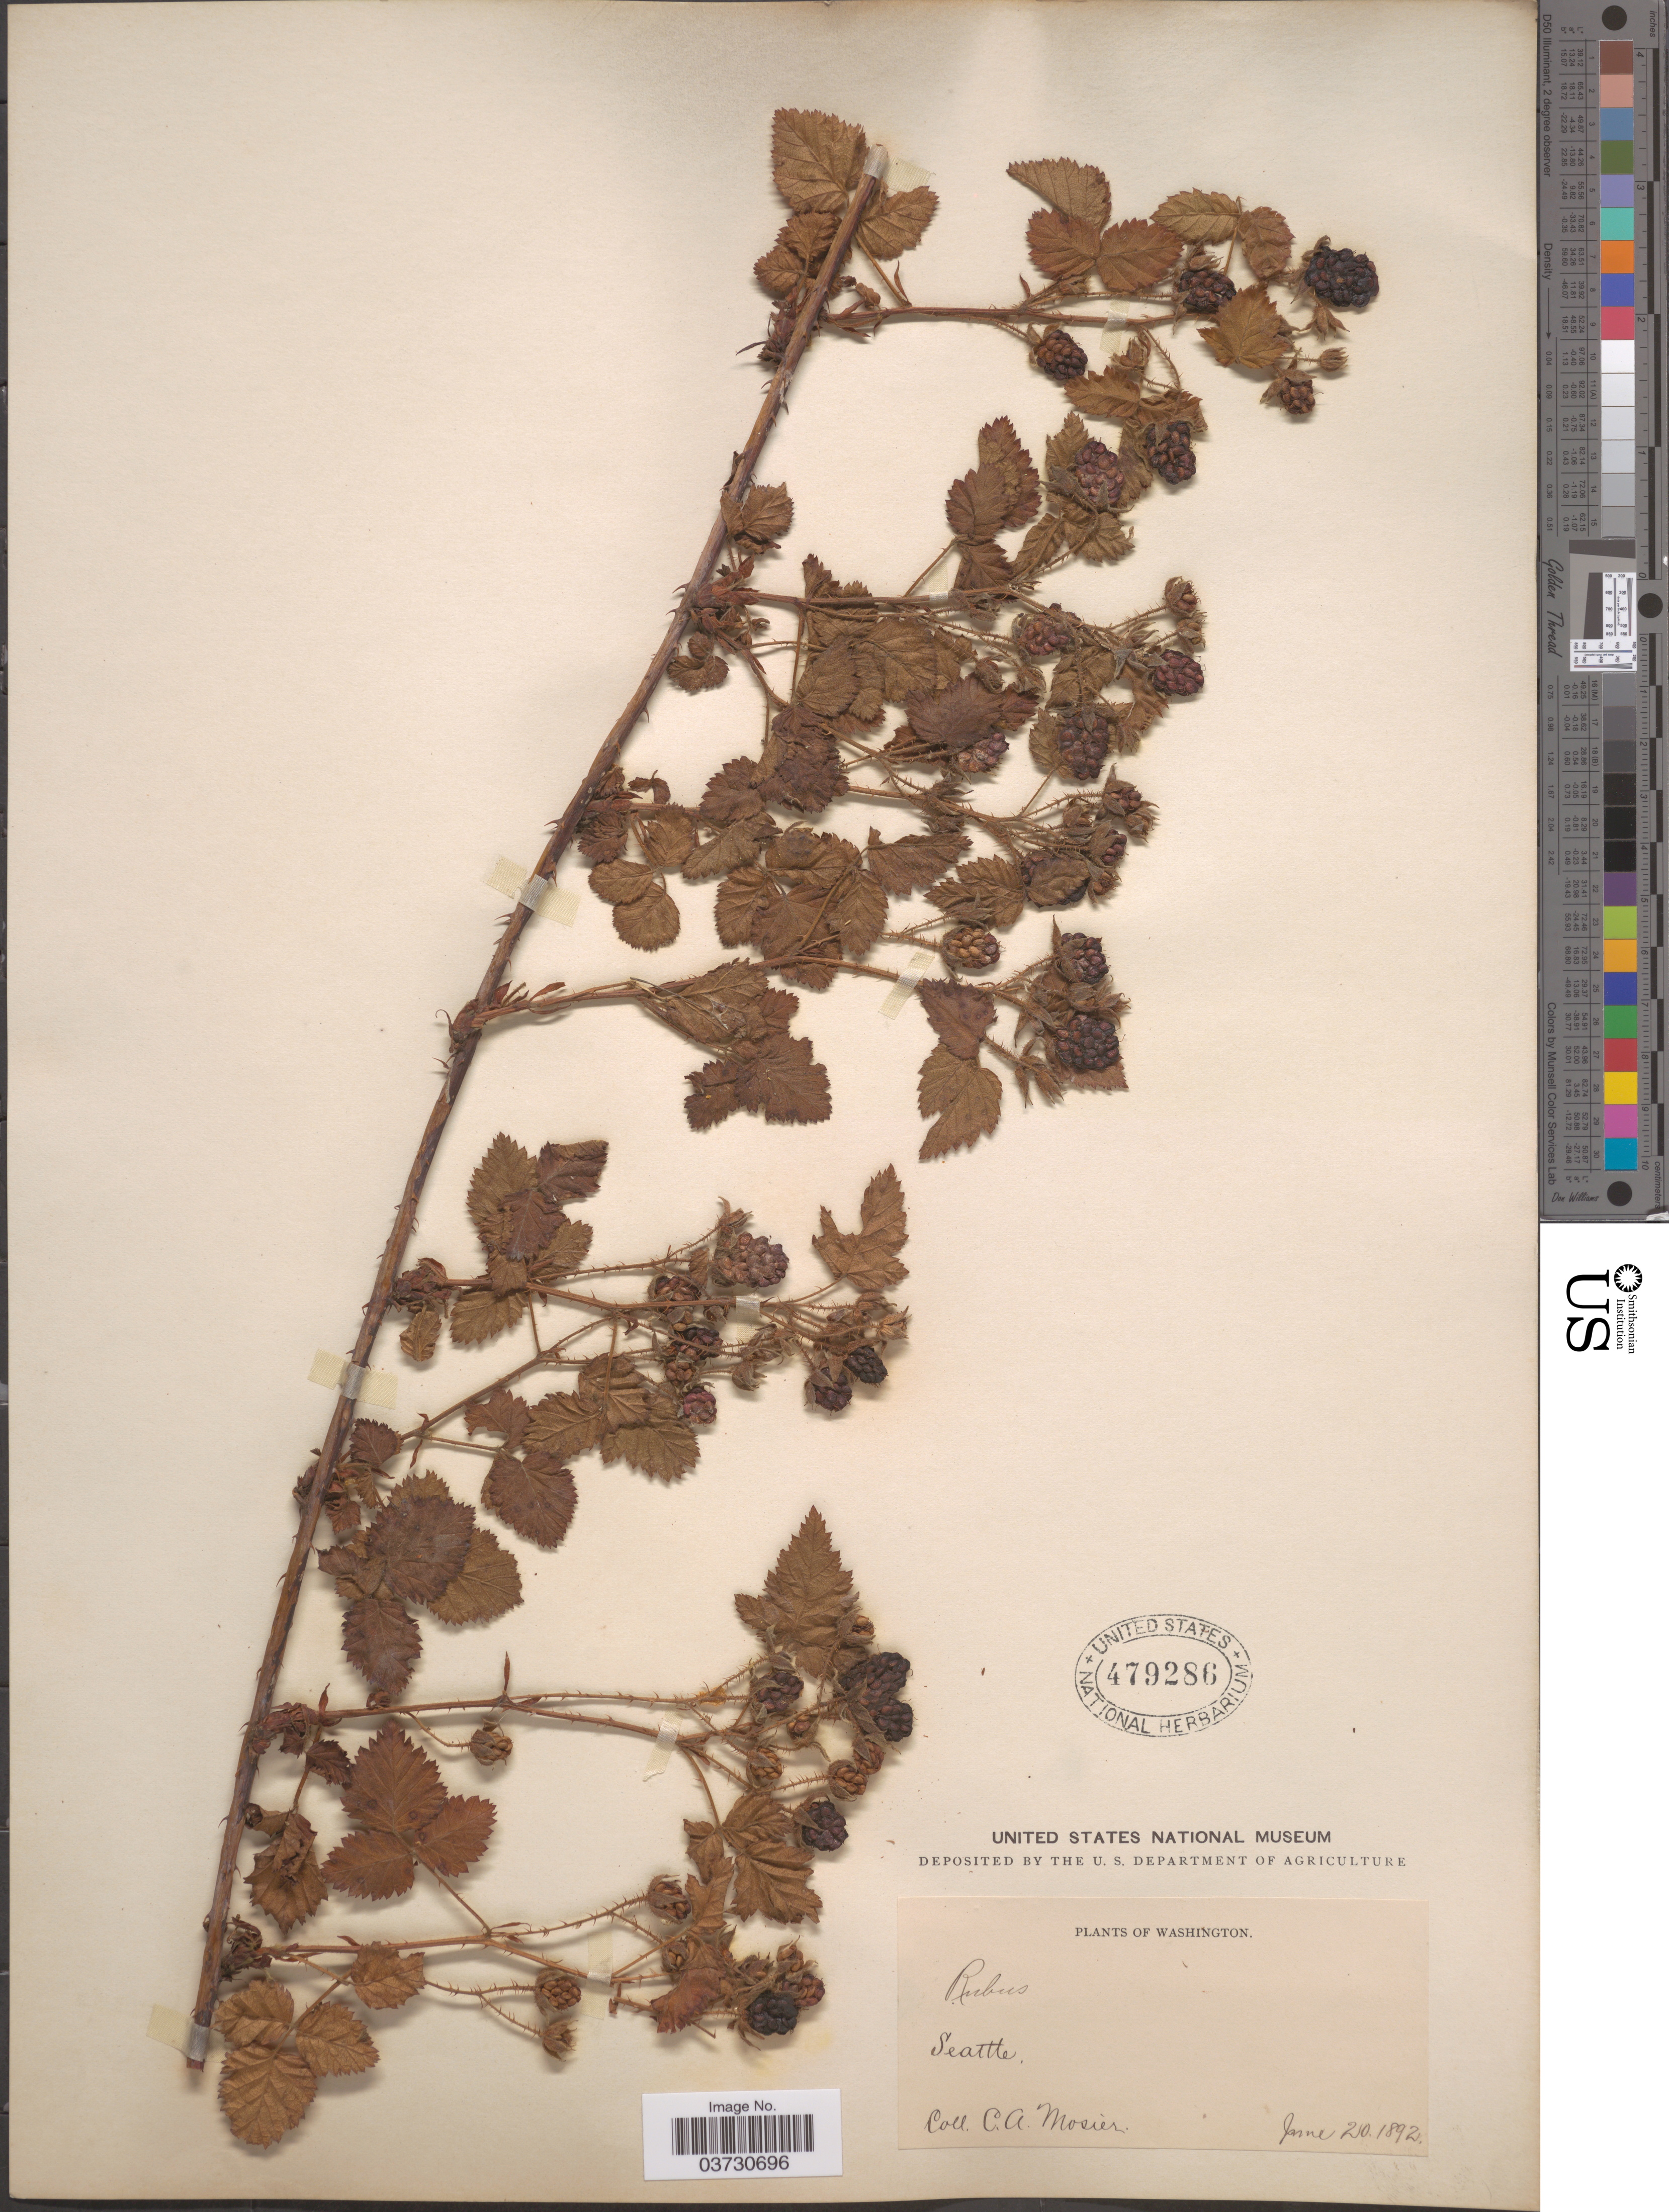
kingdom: Plantae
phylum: Tracheophyta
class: Magnoliopsida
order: Rosales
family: Rosaceae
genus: Rubus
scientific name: Rubus macropetalus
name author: Douglas ex Hook.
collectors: C. A. Mosier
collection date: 1892-06-20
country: United States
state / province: Washington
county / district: King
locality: Seattle.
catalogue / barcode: US 479286